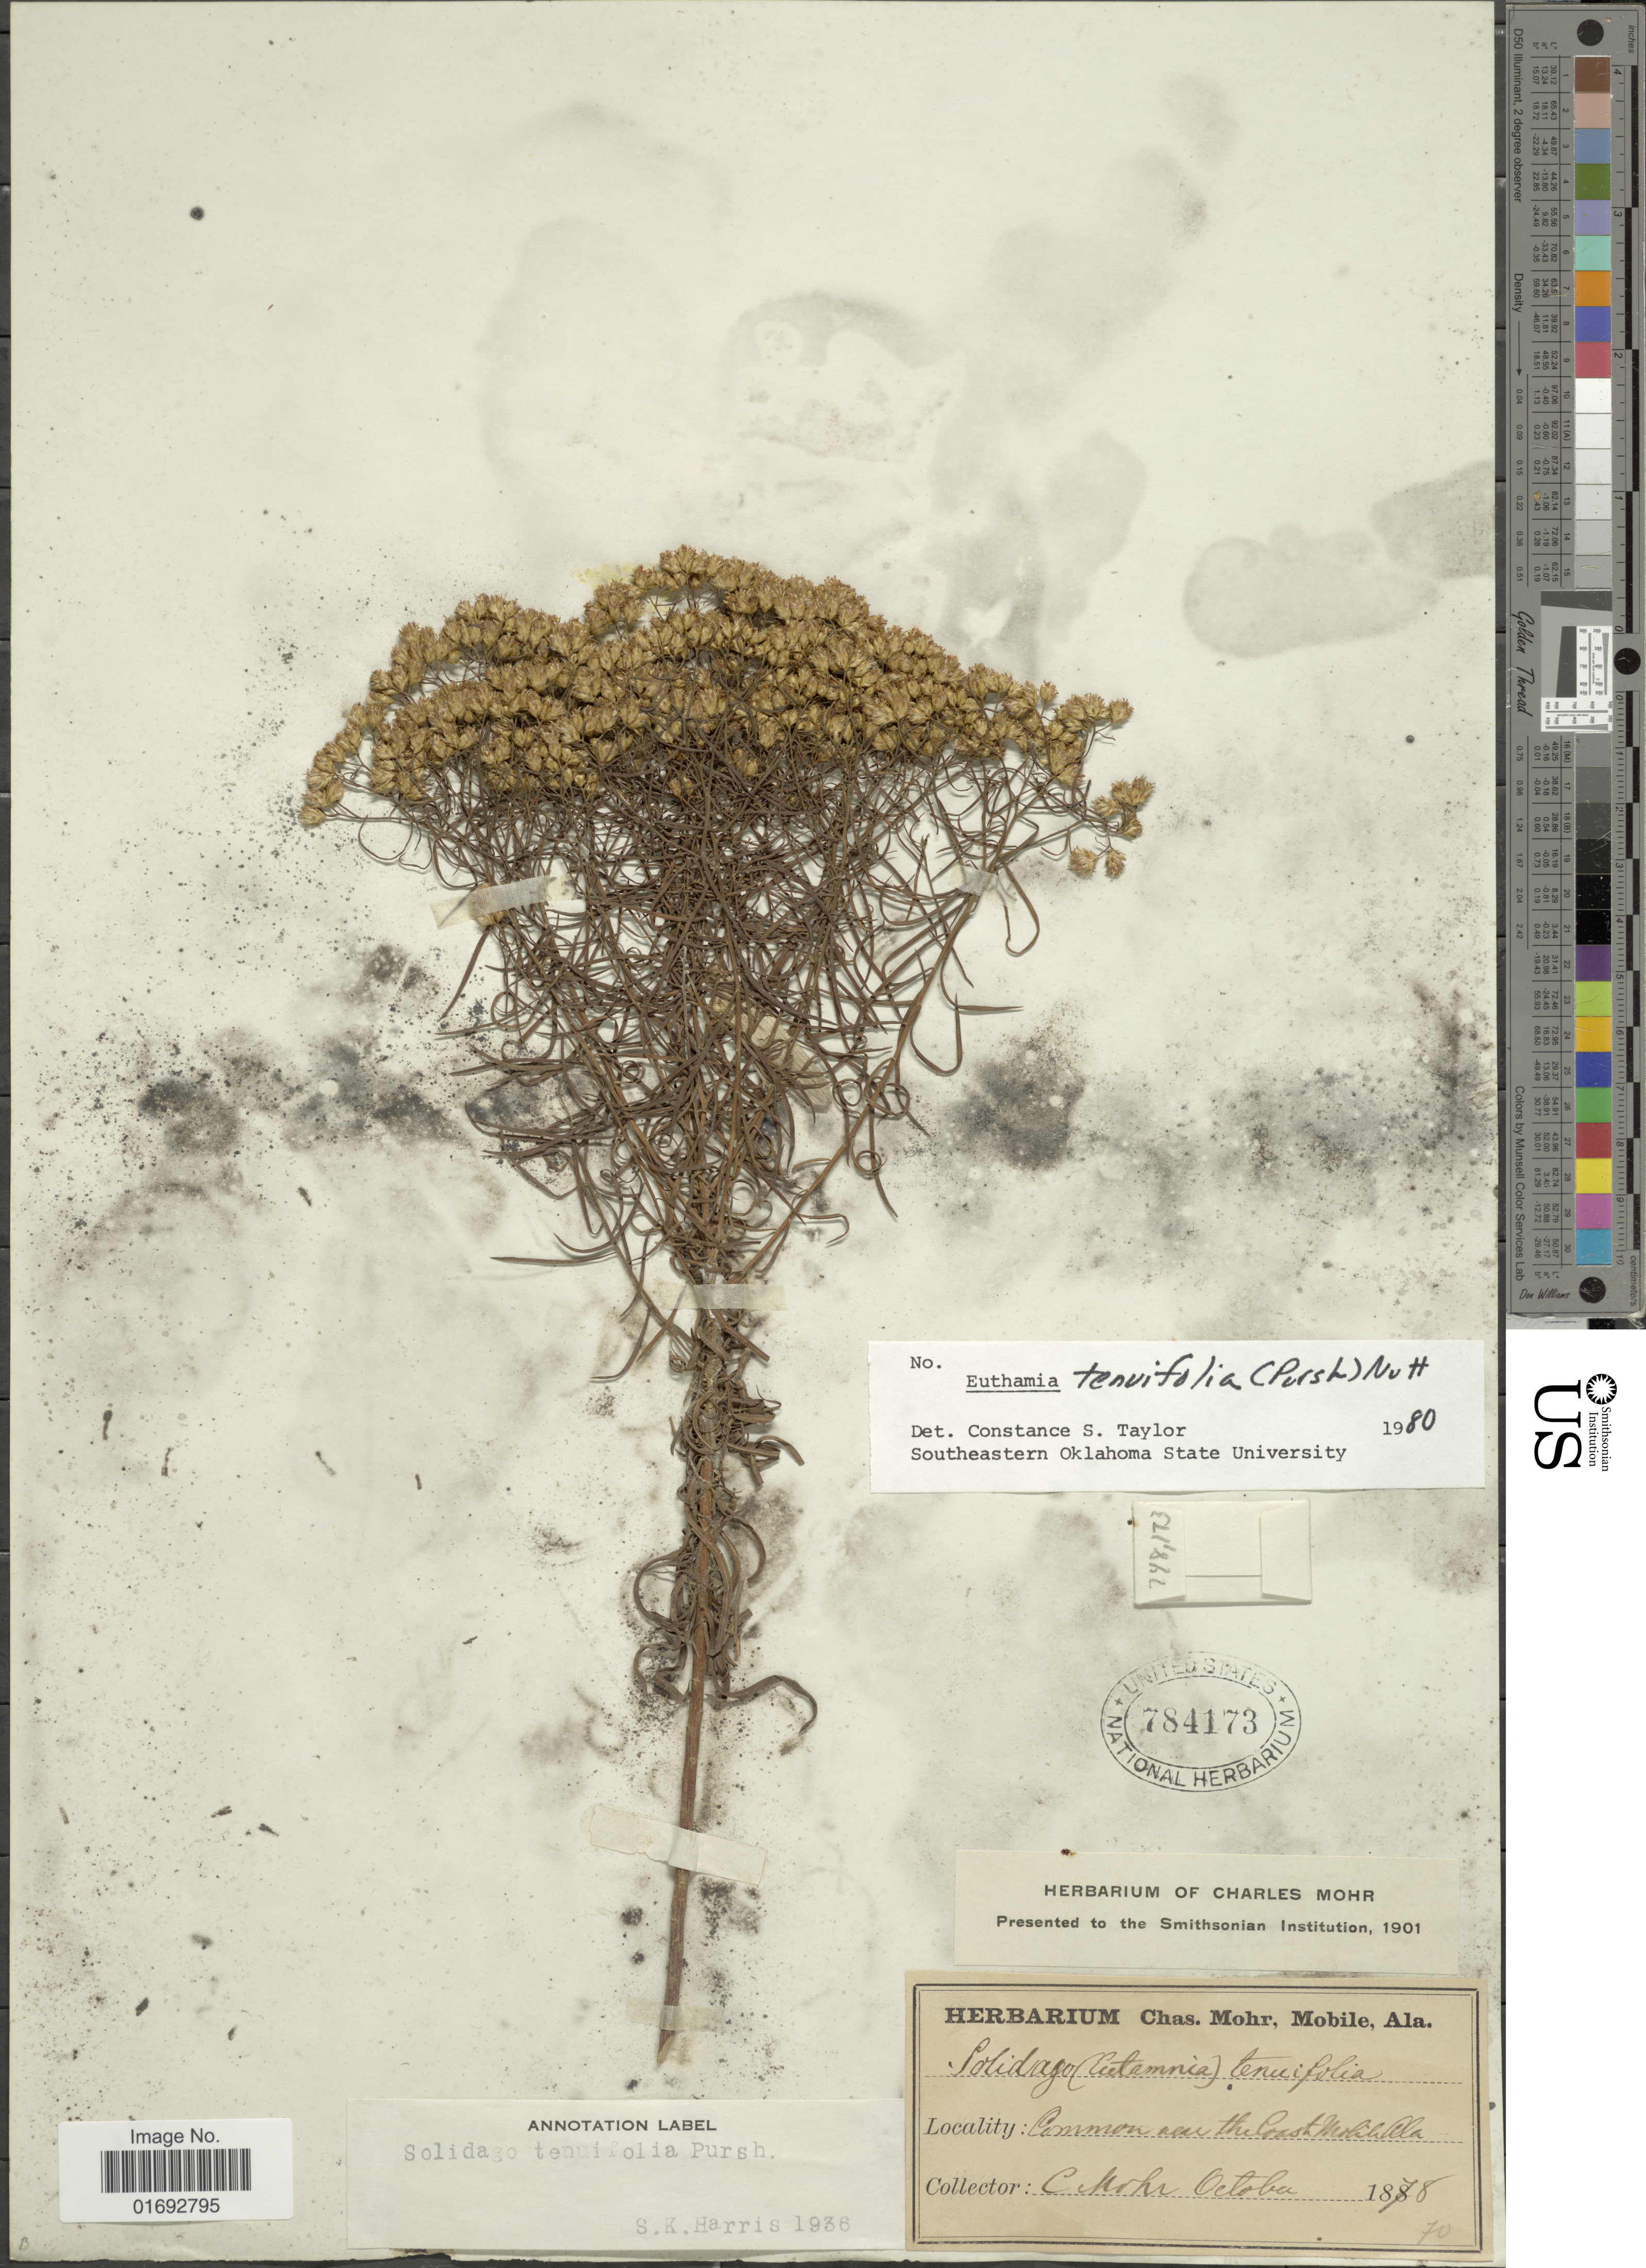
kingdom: Plantae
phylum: Tracheophyta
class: Magnoliopsida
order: Asterales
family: Asteraceae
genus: Euthamia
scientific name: Euthamia tenuifolia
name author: (Pursh) Nutt.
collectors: C. T. Mohr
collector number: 70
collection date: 1878-10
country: United States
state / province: Alabama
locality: Near the Coast Mobile, Ala.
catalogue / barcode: US 784173